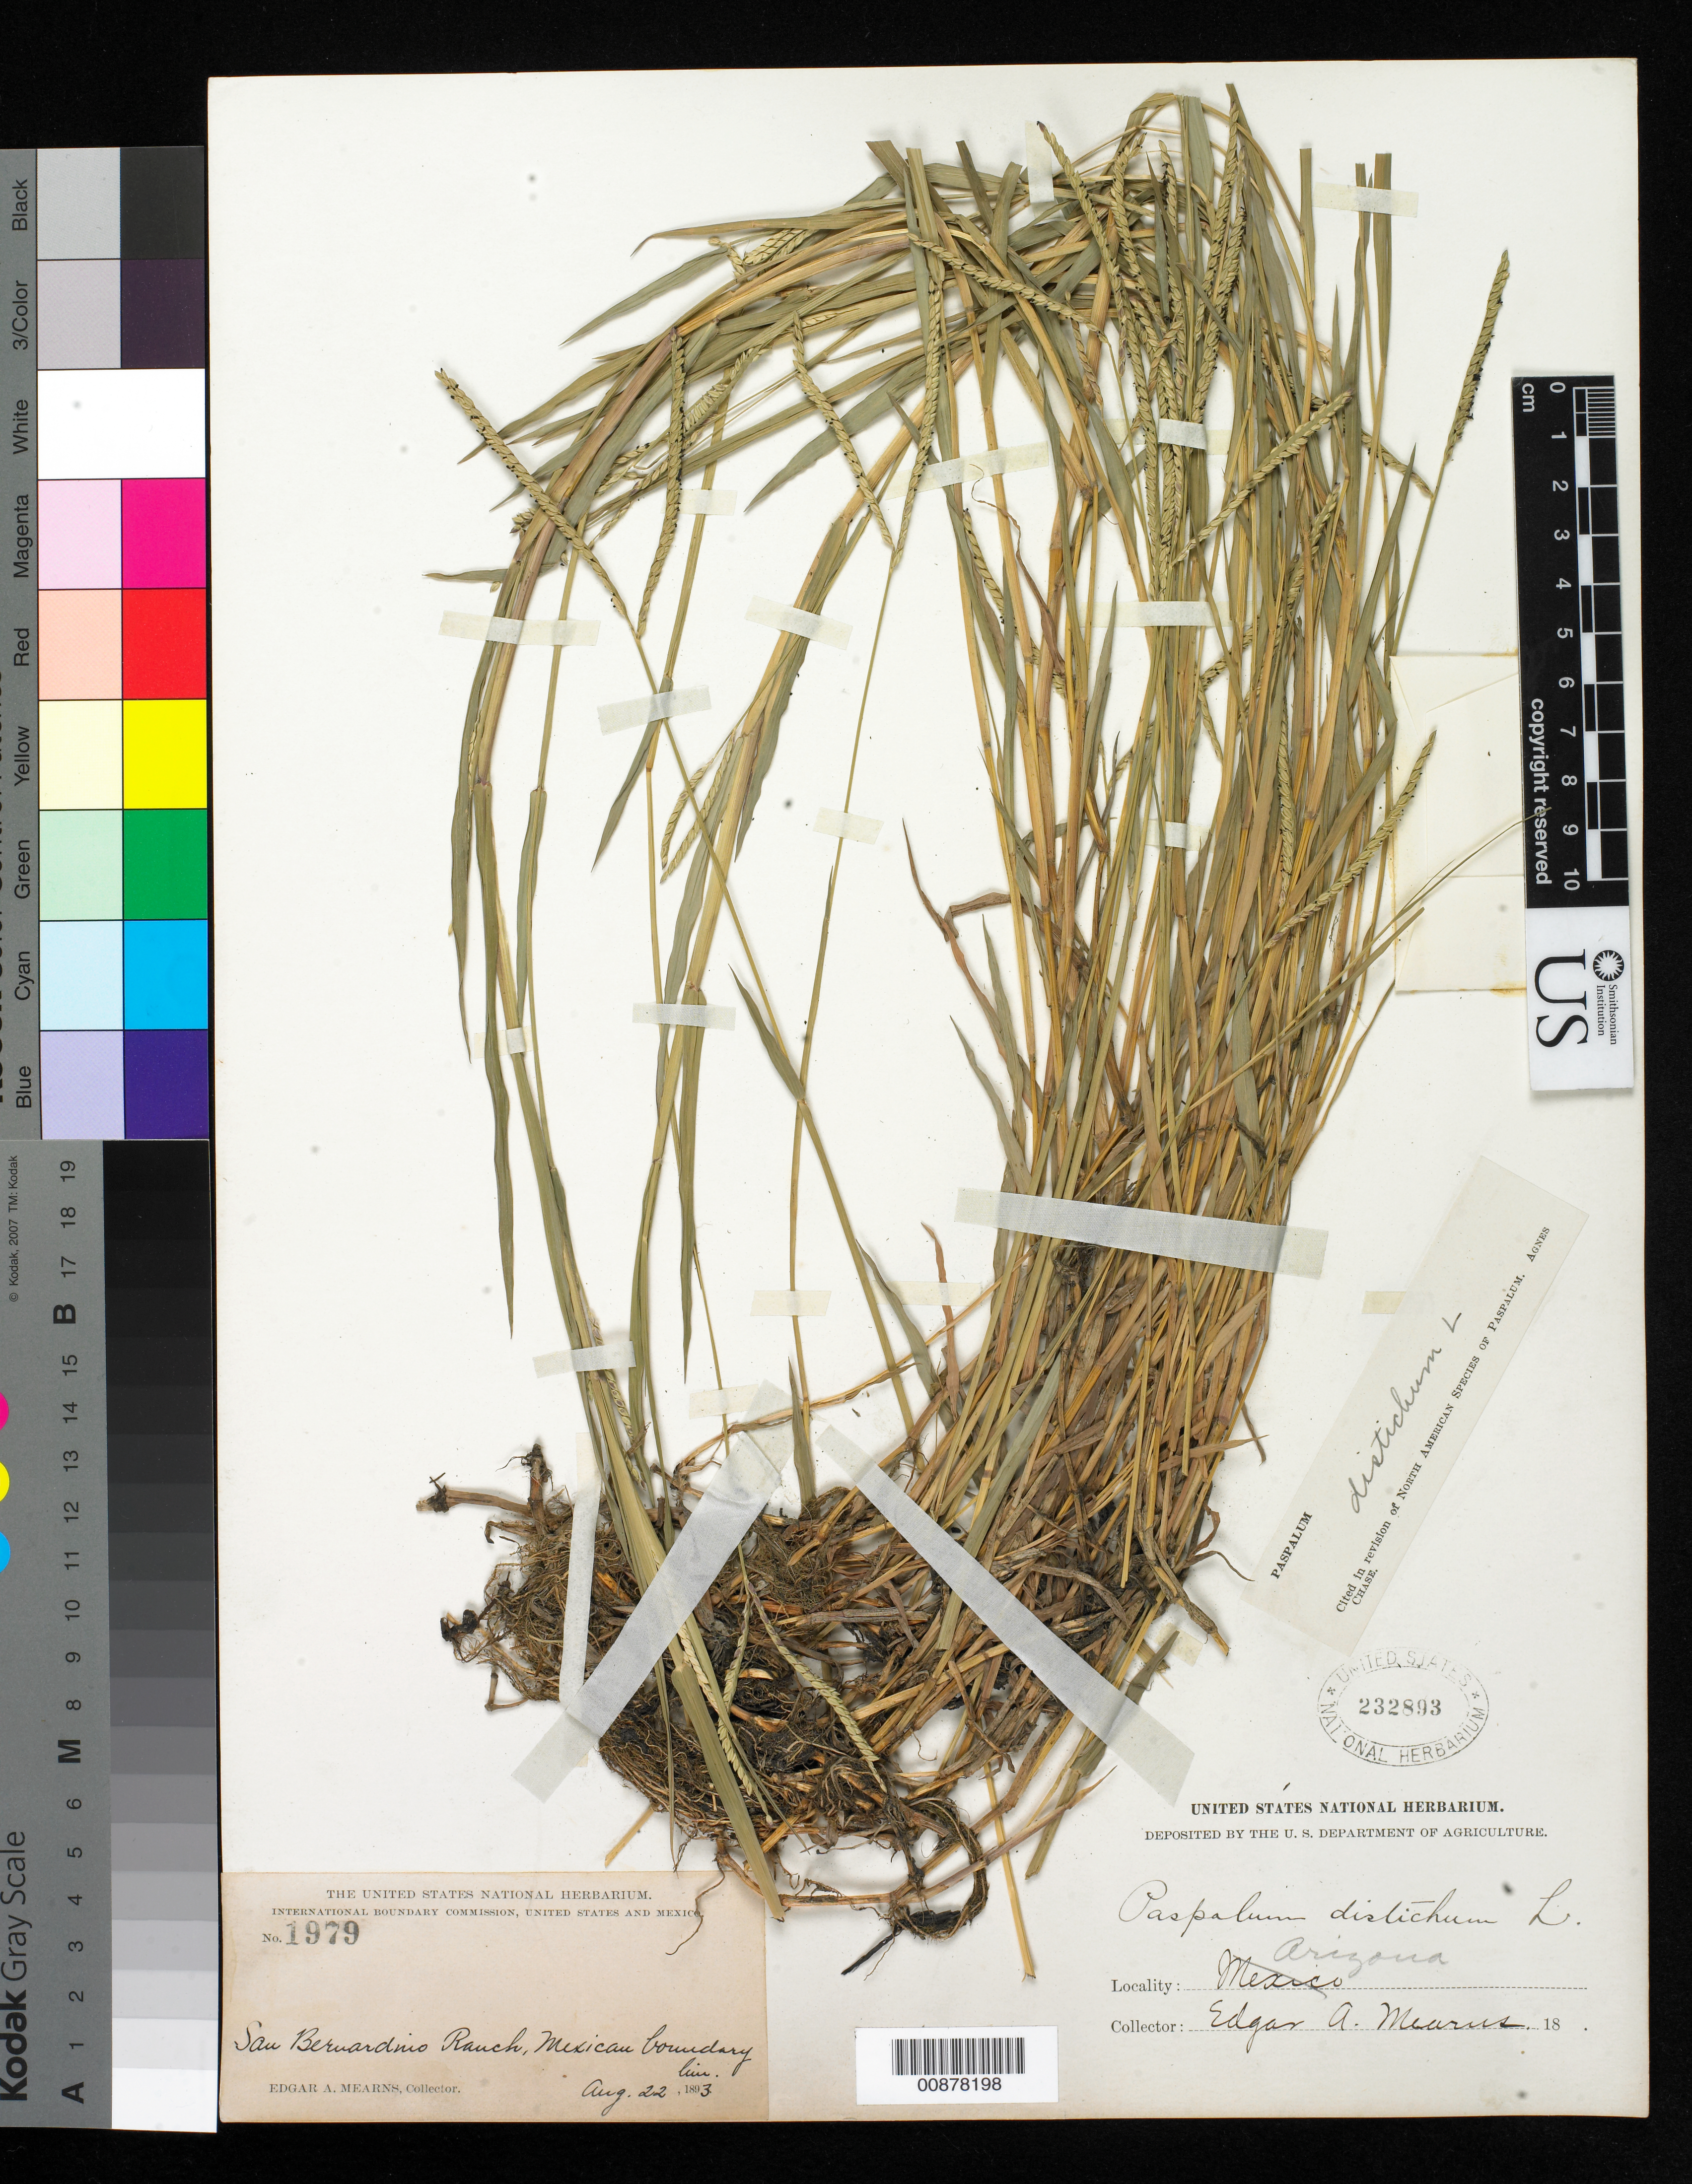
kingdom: Plantae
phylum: Tracheophyta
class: Liliopsida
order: Poales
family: Poaceae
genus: Paspalum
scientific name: Paspalum distichum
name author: L.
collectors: E. A. Mearns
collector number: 1979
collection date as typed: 22 Aug 1893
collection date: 1893-08-22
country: United States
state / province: Arizona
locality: San Bernardino Ranch, Mexican Boundary Line.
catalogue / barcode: US 232893